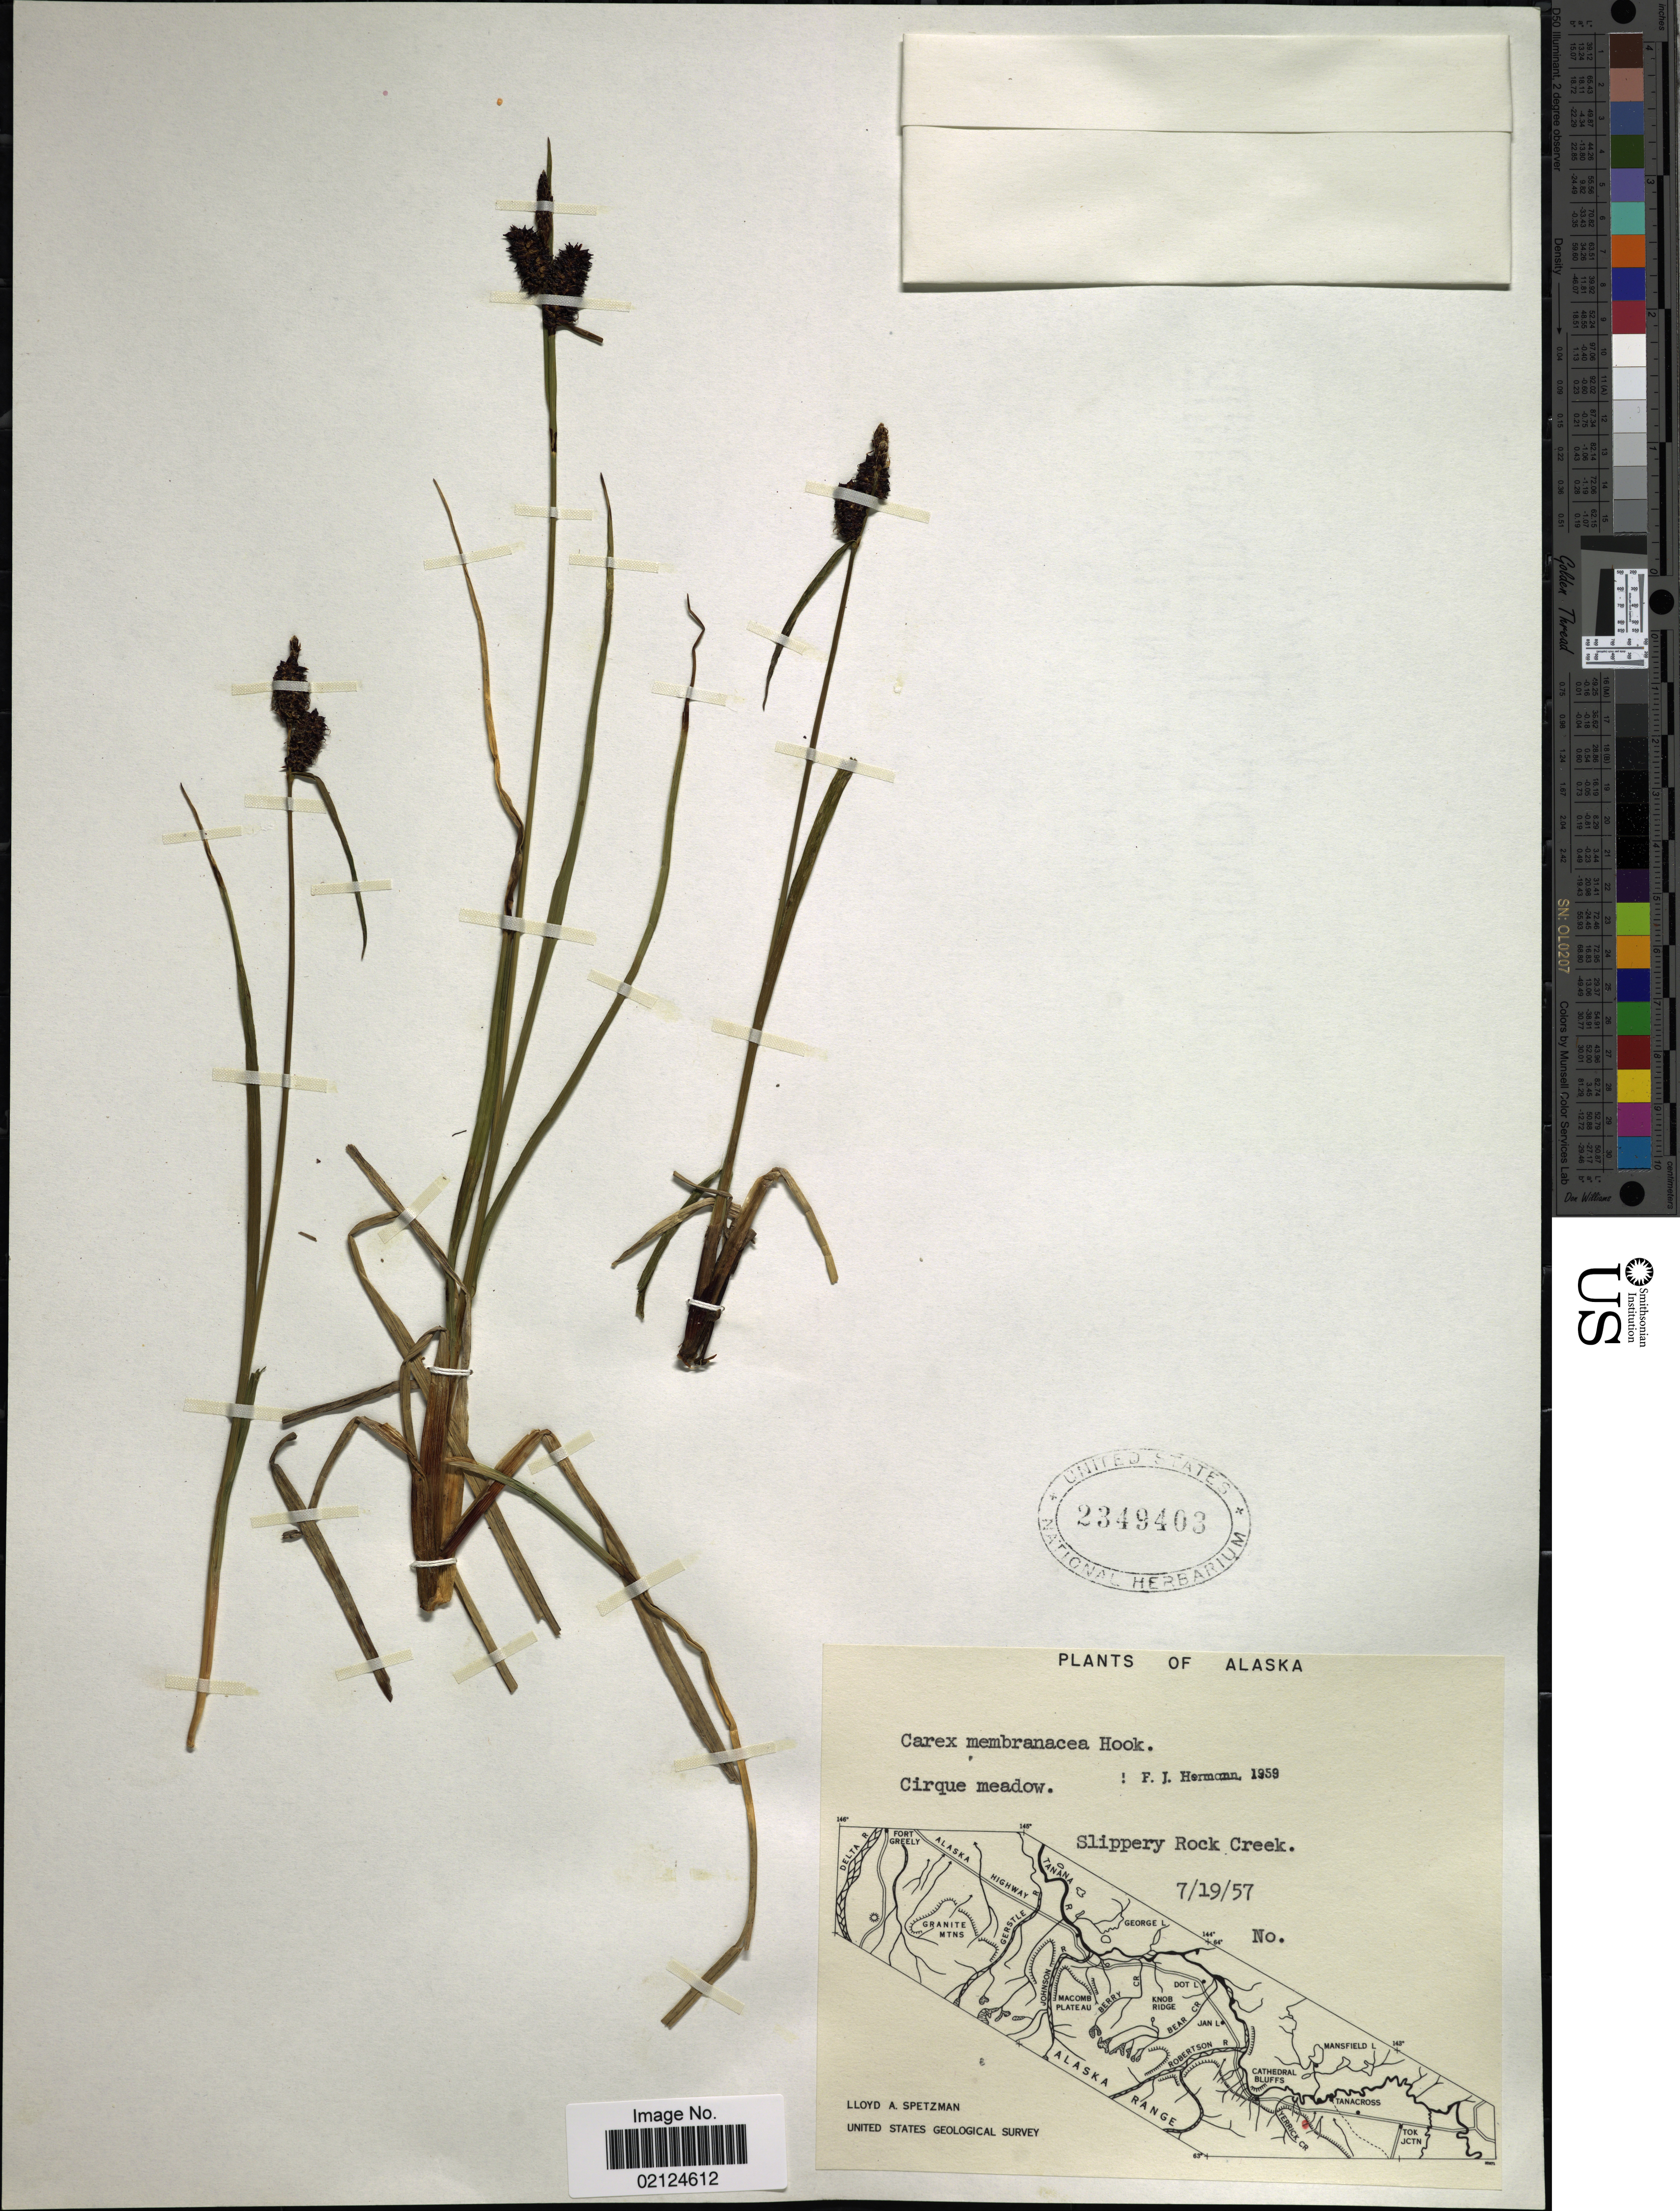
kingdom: Plantae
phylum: Tracheophyta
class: Liliopsida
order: Poales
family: Cyperaceae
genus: Carex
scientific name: Carex membranacea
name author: Hook.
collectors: L. Spetzman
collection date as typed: Transcribed d/m/y: 19/7/57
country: United States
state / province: Alaska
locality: Cirque Meadow, Slippery Rock Creek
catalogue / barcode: US 2349403